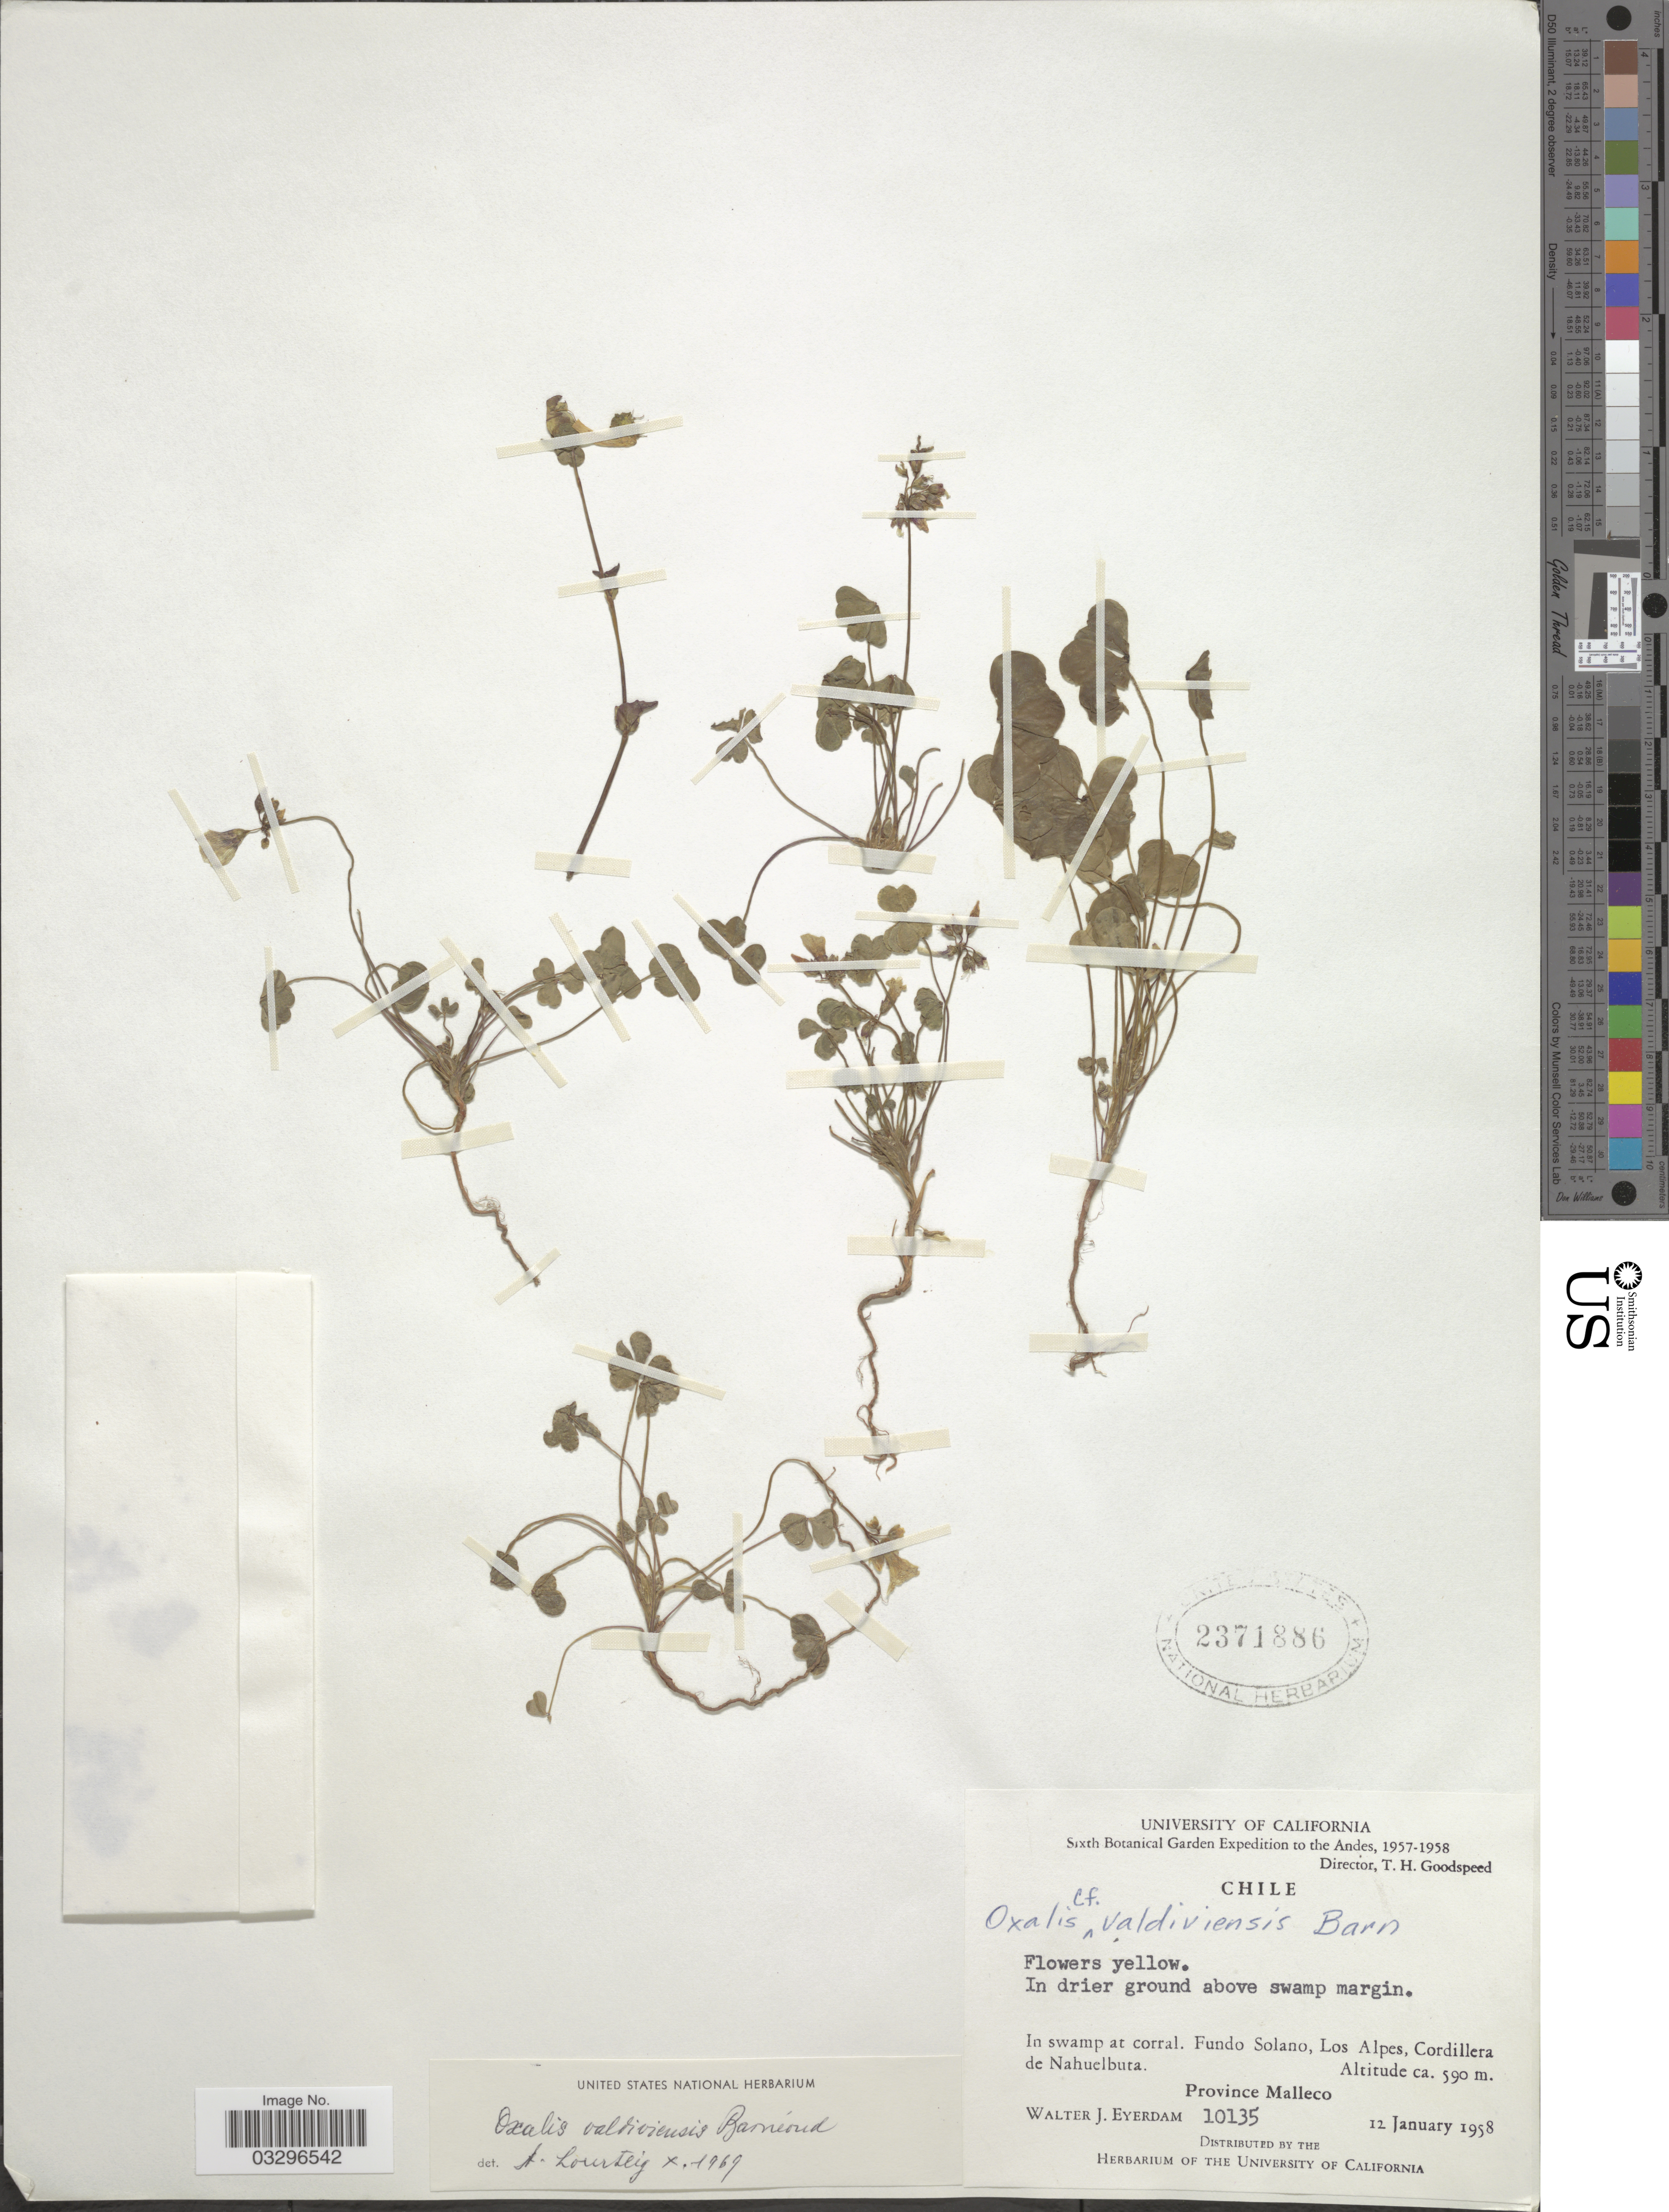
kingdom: Plantae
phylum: Tracheophyta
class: Magnoliopsida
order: Oxalidales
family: Oxalidaceae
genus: Oxalis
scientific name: Oxalis valdiviensis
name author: Barnéoud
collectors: W. J. Eyerdam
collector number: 10135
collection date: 1958-01-12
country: Chile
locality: The Andes. Fundo Solano, Los Alpes, Cordillera de Nahuelbuta. Province Malleco.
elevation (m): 590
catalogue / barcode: US 2371886